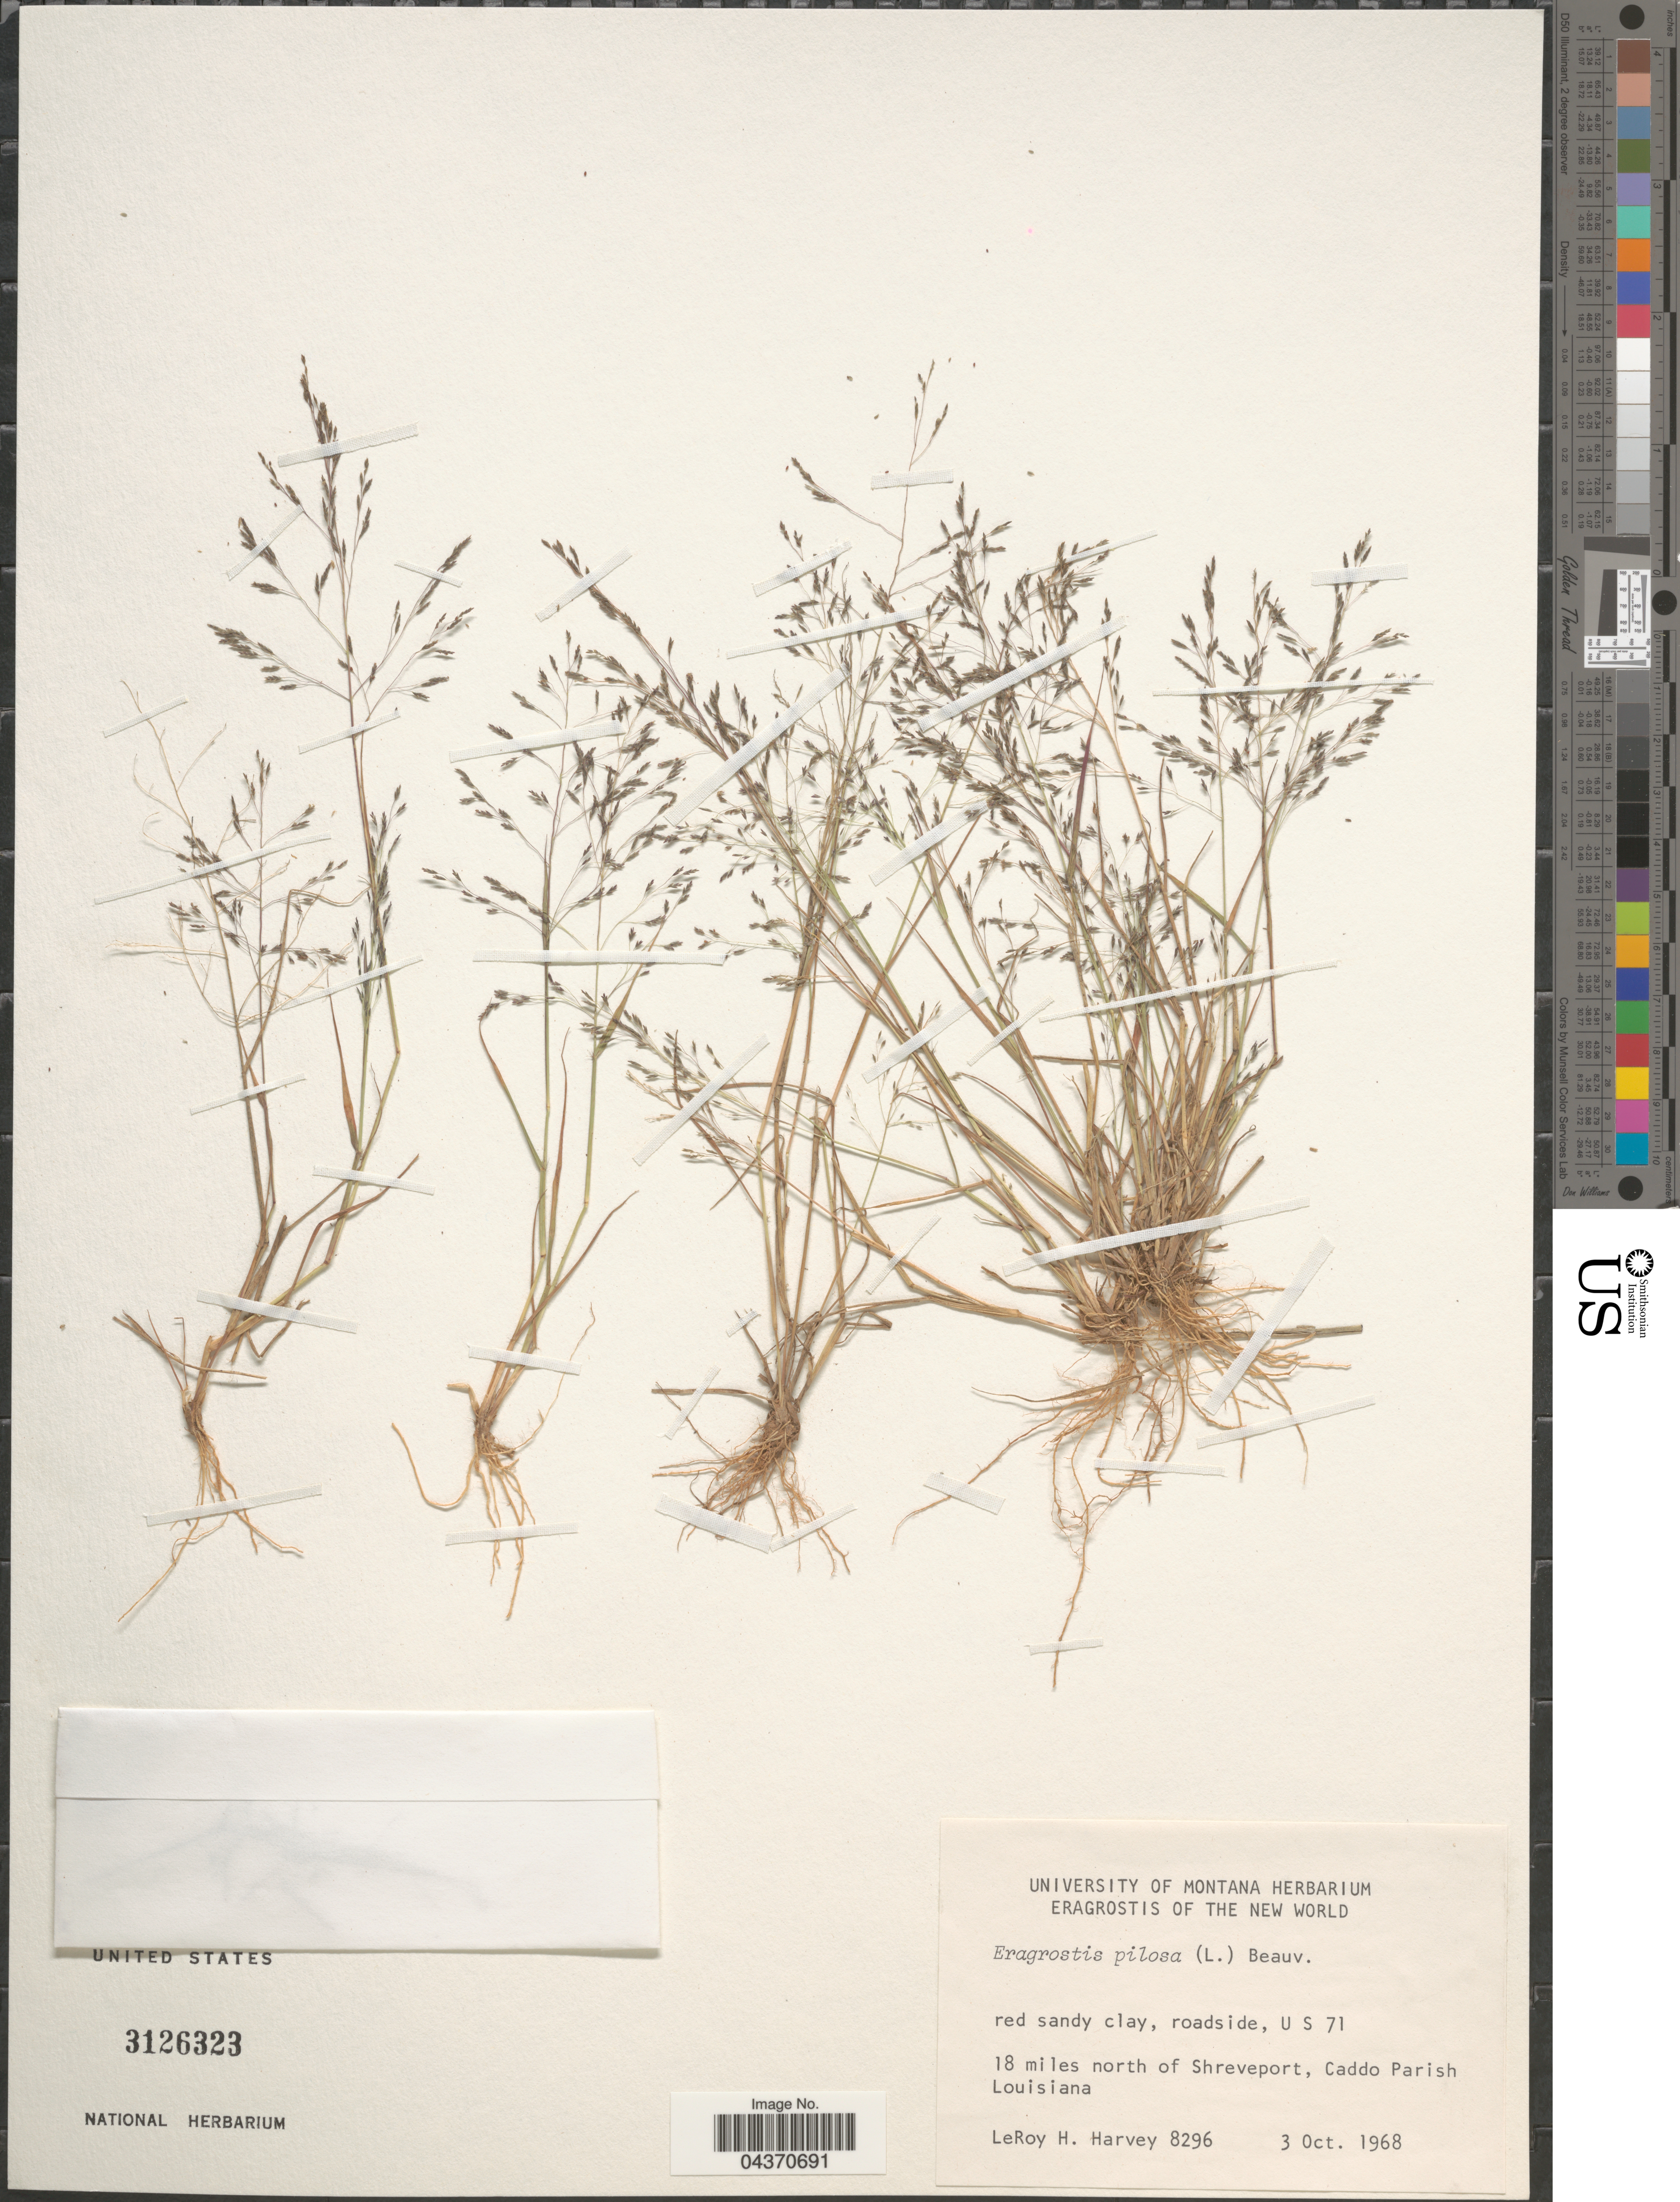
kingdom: Plantae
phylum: Tracheophyta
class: Liliopsida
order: Poales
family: Poaceae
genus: Eragrostis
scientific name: Eragrostis pilosa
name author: (L.) P. Beauv.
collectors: L. H. Harvey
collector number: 8296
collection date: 1968-10-03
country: United States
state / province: Louisiana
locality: Red sandy clay, roadside, U S 71. 18 miles north of Shreveport, Caddo Parish.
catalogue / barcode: US 3126323